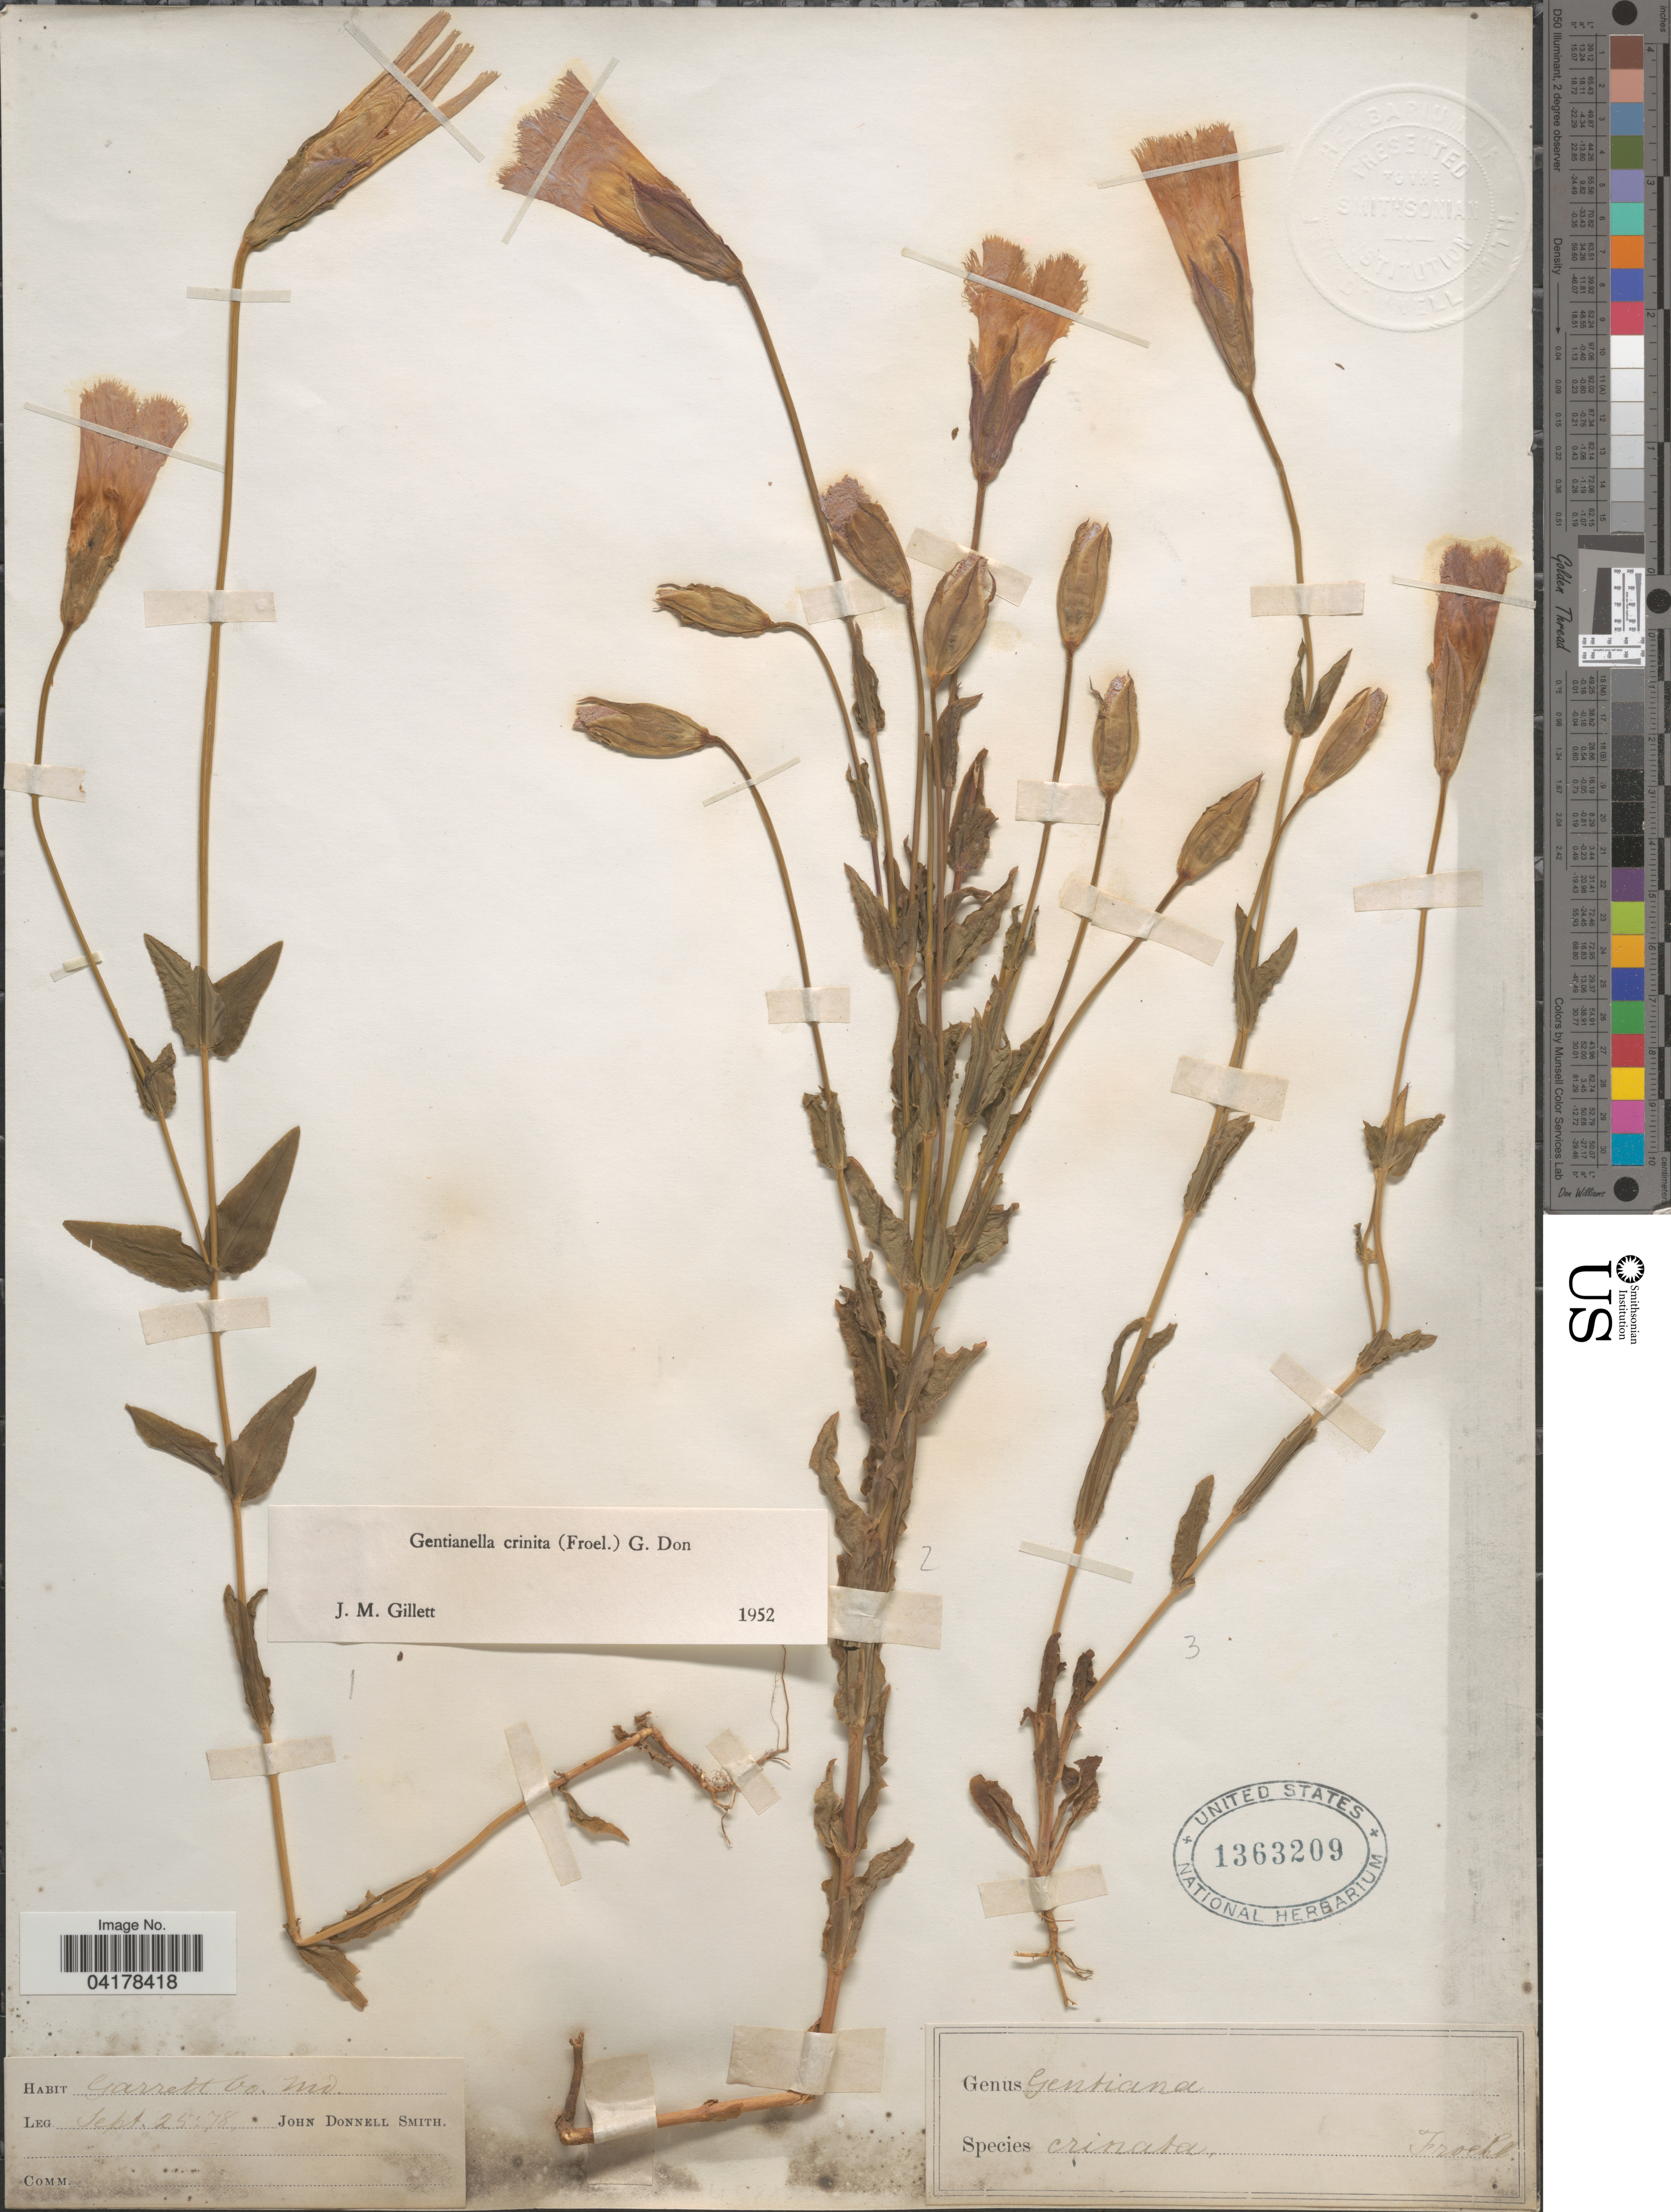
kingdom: Plantae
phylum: Tracheophyta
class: Magnoliopsida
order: Gentianales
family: Gentianaceae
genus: Gentianella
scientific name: Gentianella crinita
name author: (Froel.) G. Don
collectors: J. Donnell Smith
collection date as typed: Transcribed d/m/y: 25/9/78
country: United States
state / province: Maryland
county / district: Garrett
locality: Garrett Co.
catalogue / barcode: US 1363209